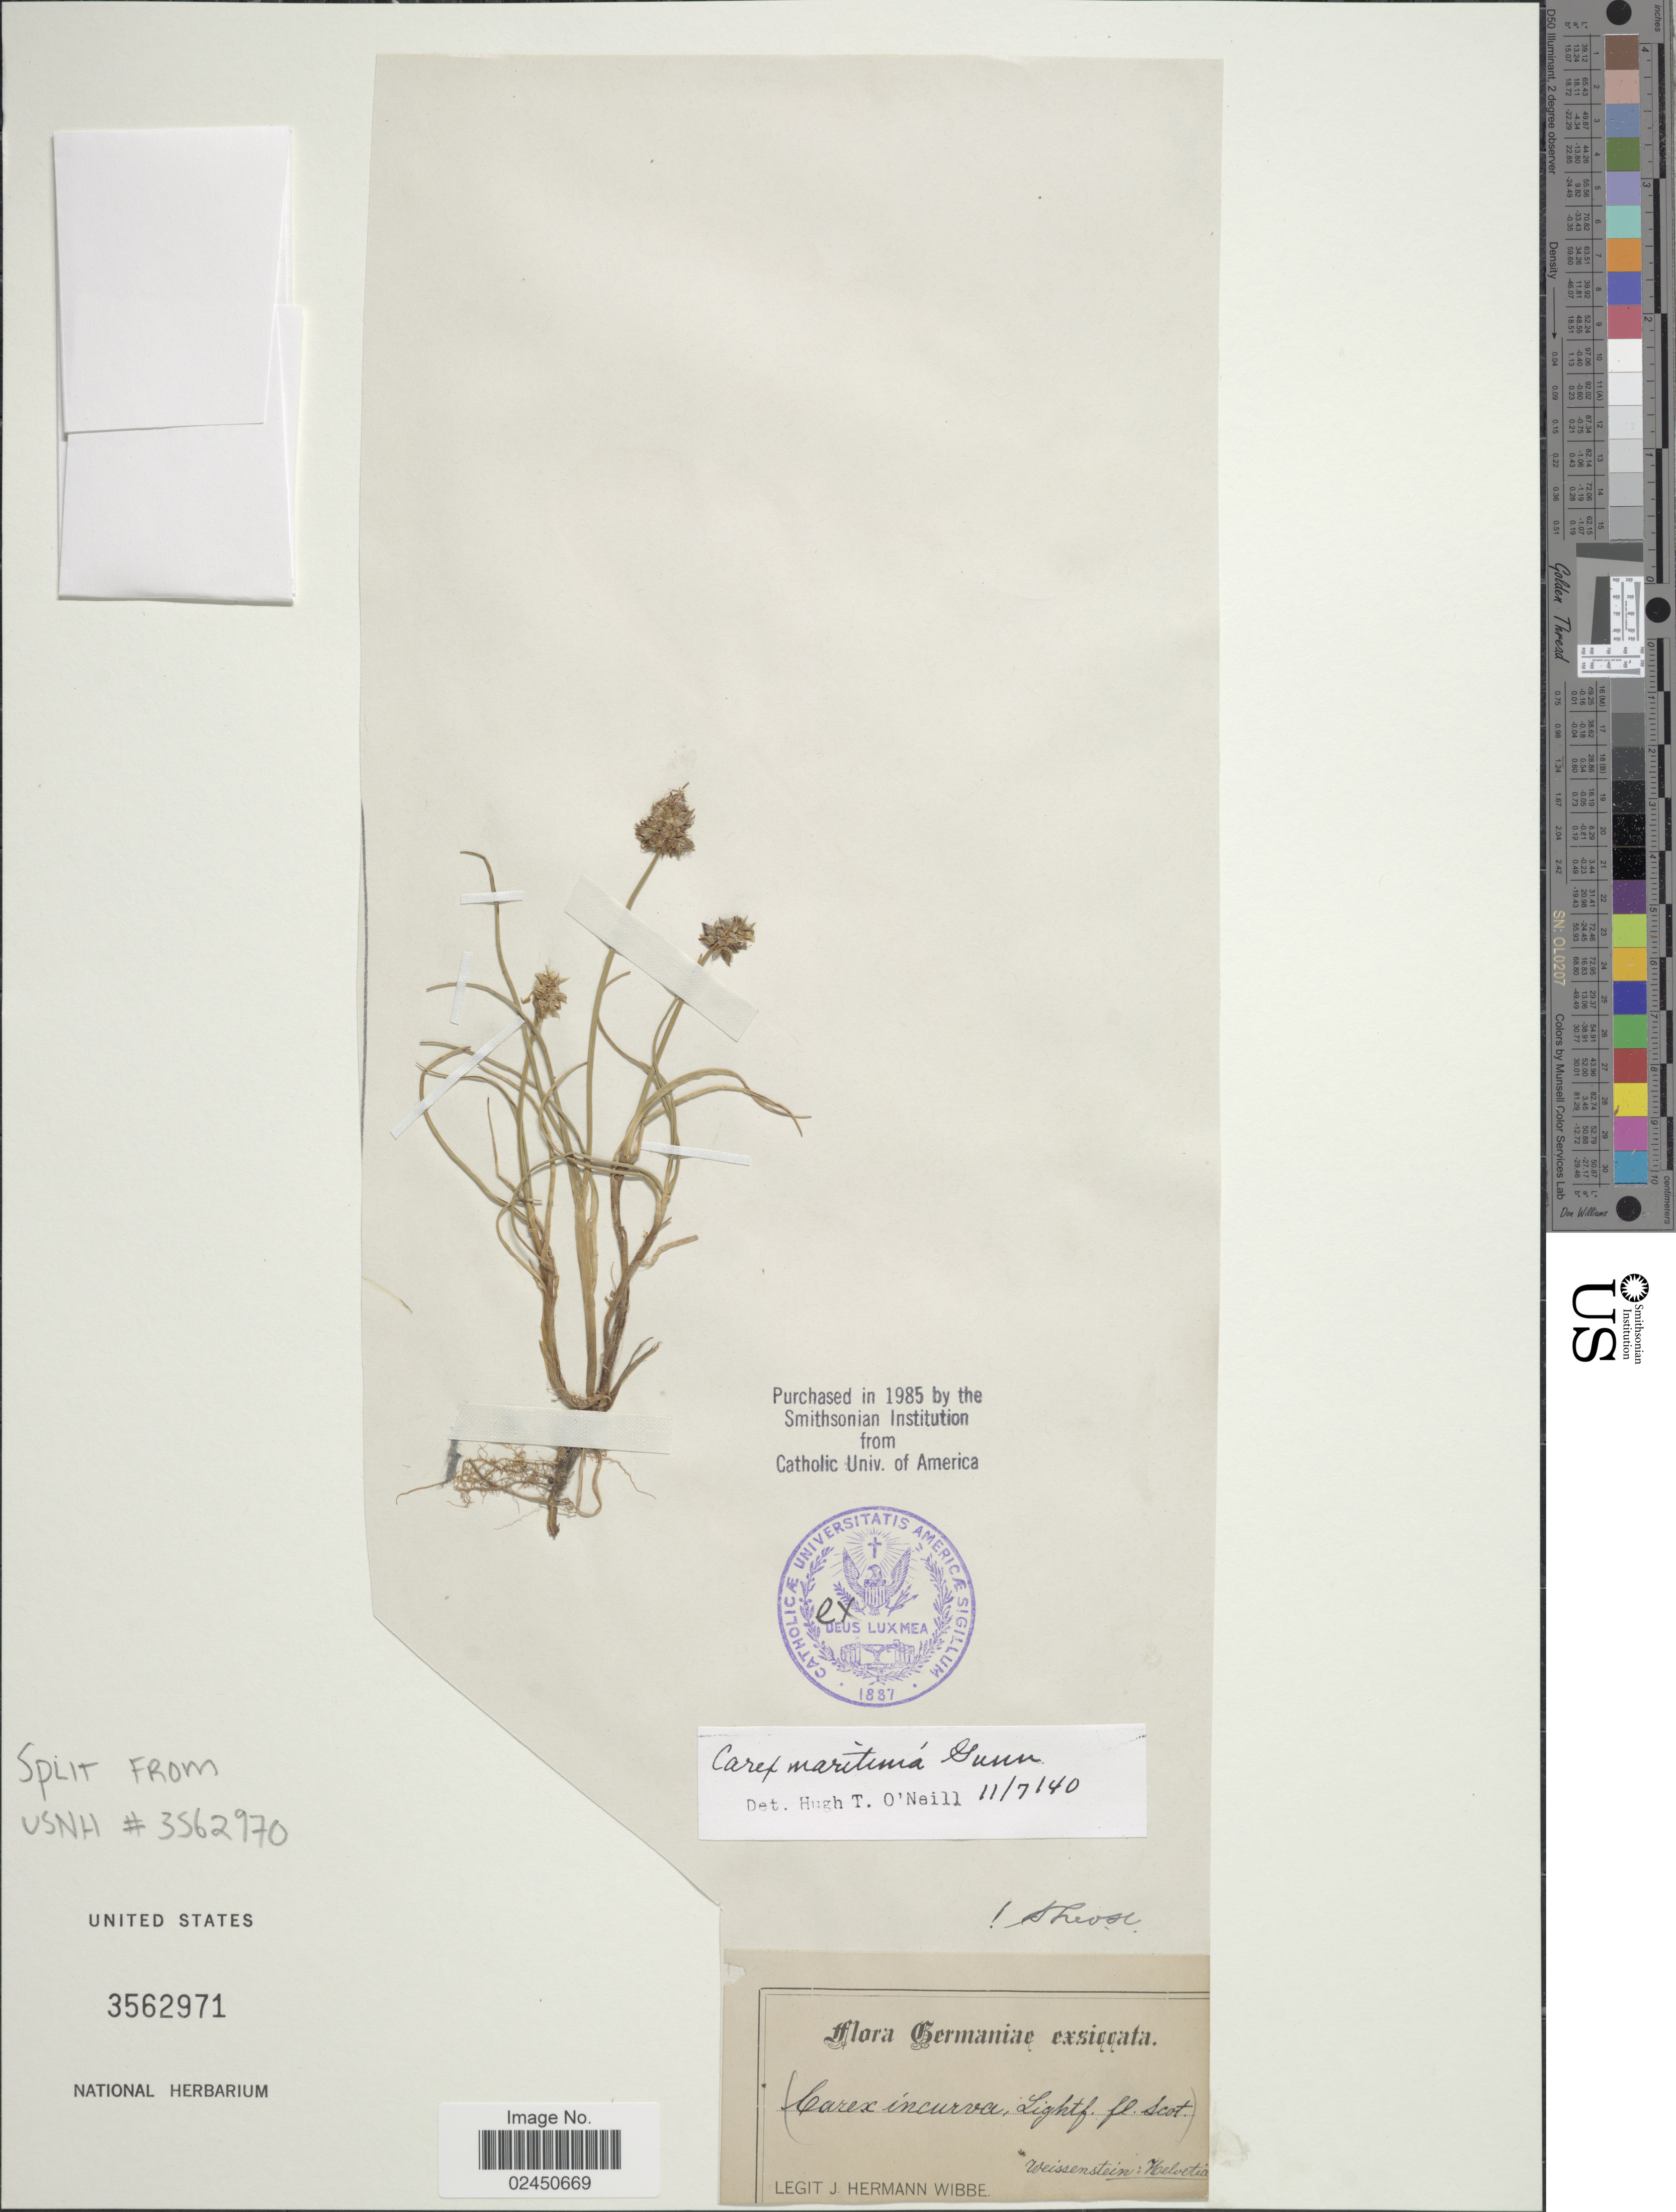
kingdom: Plantae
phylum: Tracheophyta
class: Liliopsida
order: Poales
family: Cyperaceae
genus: Carex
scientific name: Carex maritima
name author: Gunnerus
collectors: J. Wibbe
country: Switzerland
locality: Germaniae. Weissenstein: Helvetia.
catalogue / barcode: US 3562971